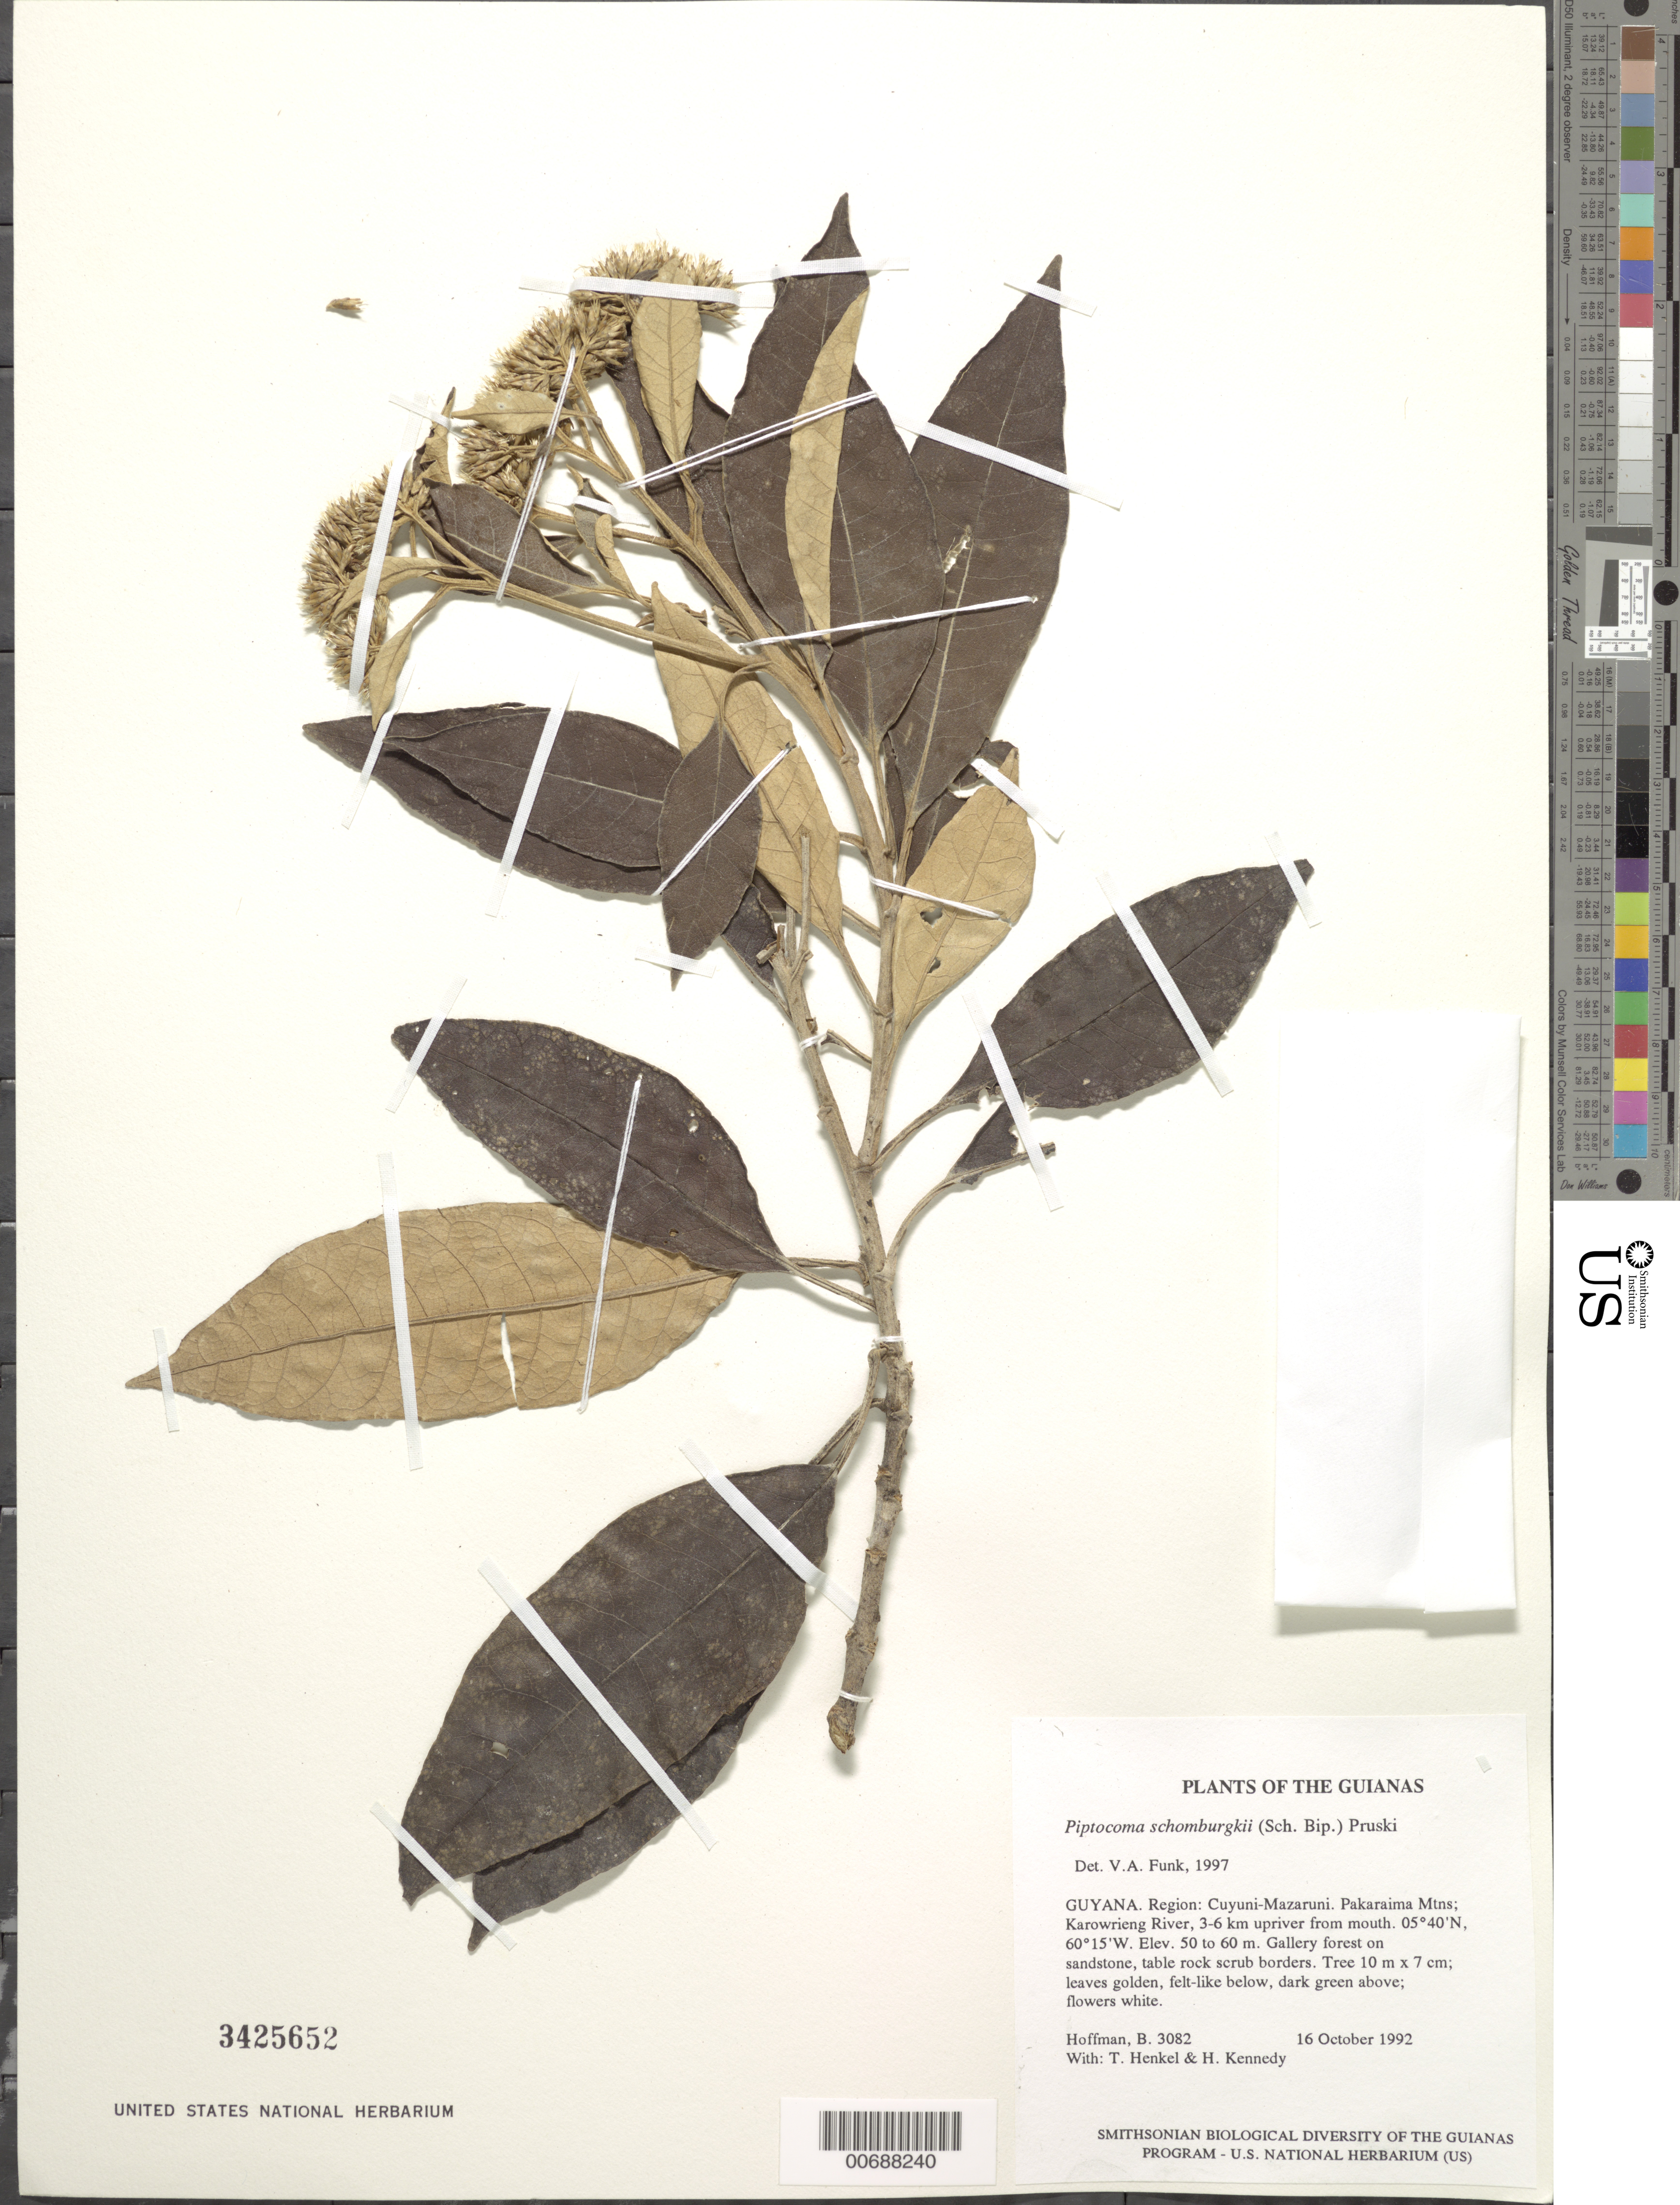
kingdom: Plantae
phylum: Tracheophyta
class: Magnoliopsida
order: Asterales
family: Asteraceae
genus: Piptocoma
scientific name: Piptocoma schomburgkii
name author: (Sch. Bip.) Pruski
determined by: Funk, Vicki A., (BOT), Smithsonian Institution - National Museum of Natural History (UNITED STATES)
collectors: B. Hoffman, T. Henkel & H. Kennedy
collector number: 3082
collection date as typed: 16 October 1992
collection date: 1992-10-16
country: Guyana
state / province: Cuyuni-Mazaruni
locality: Pakaraima Mountains; Karowrieng River, 3-6 km upriver from mouth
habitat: Gallery forest on sandstone, table rock scrub borders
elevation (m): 50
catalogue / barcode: US 3425652